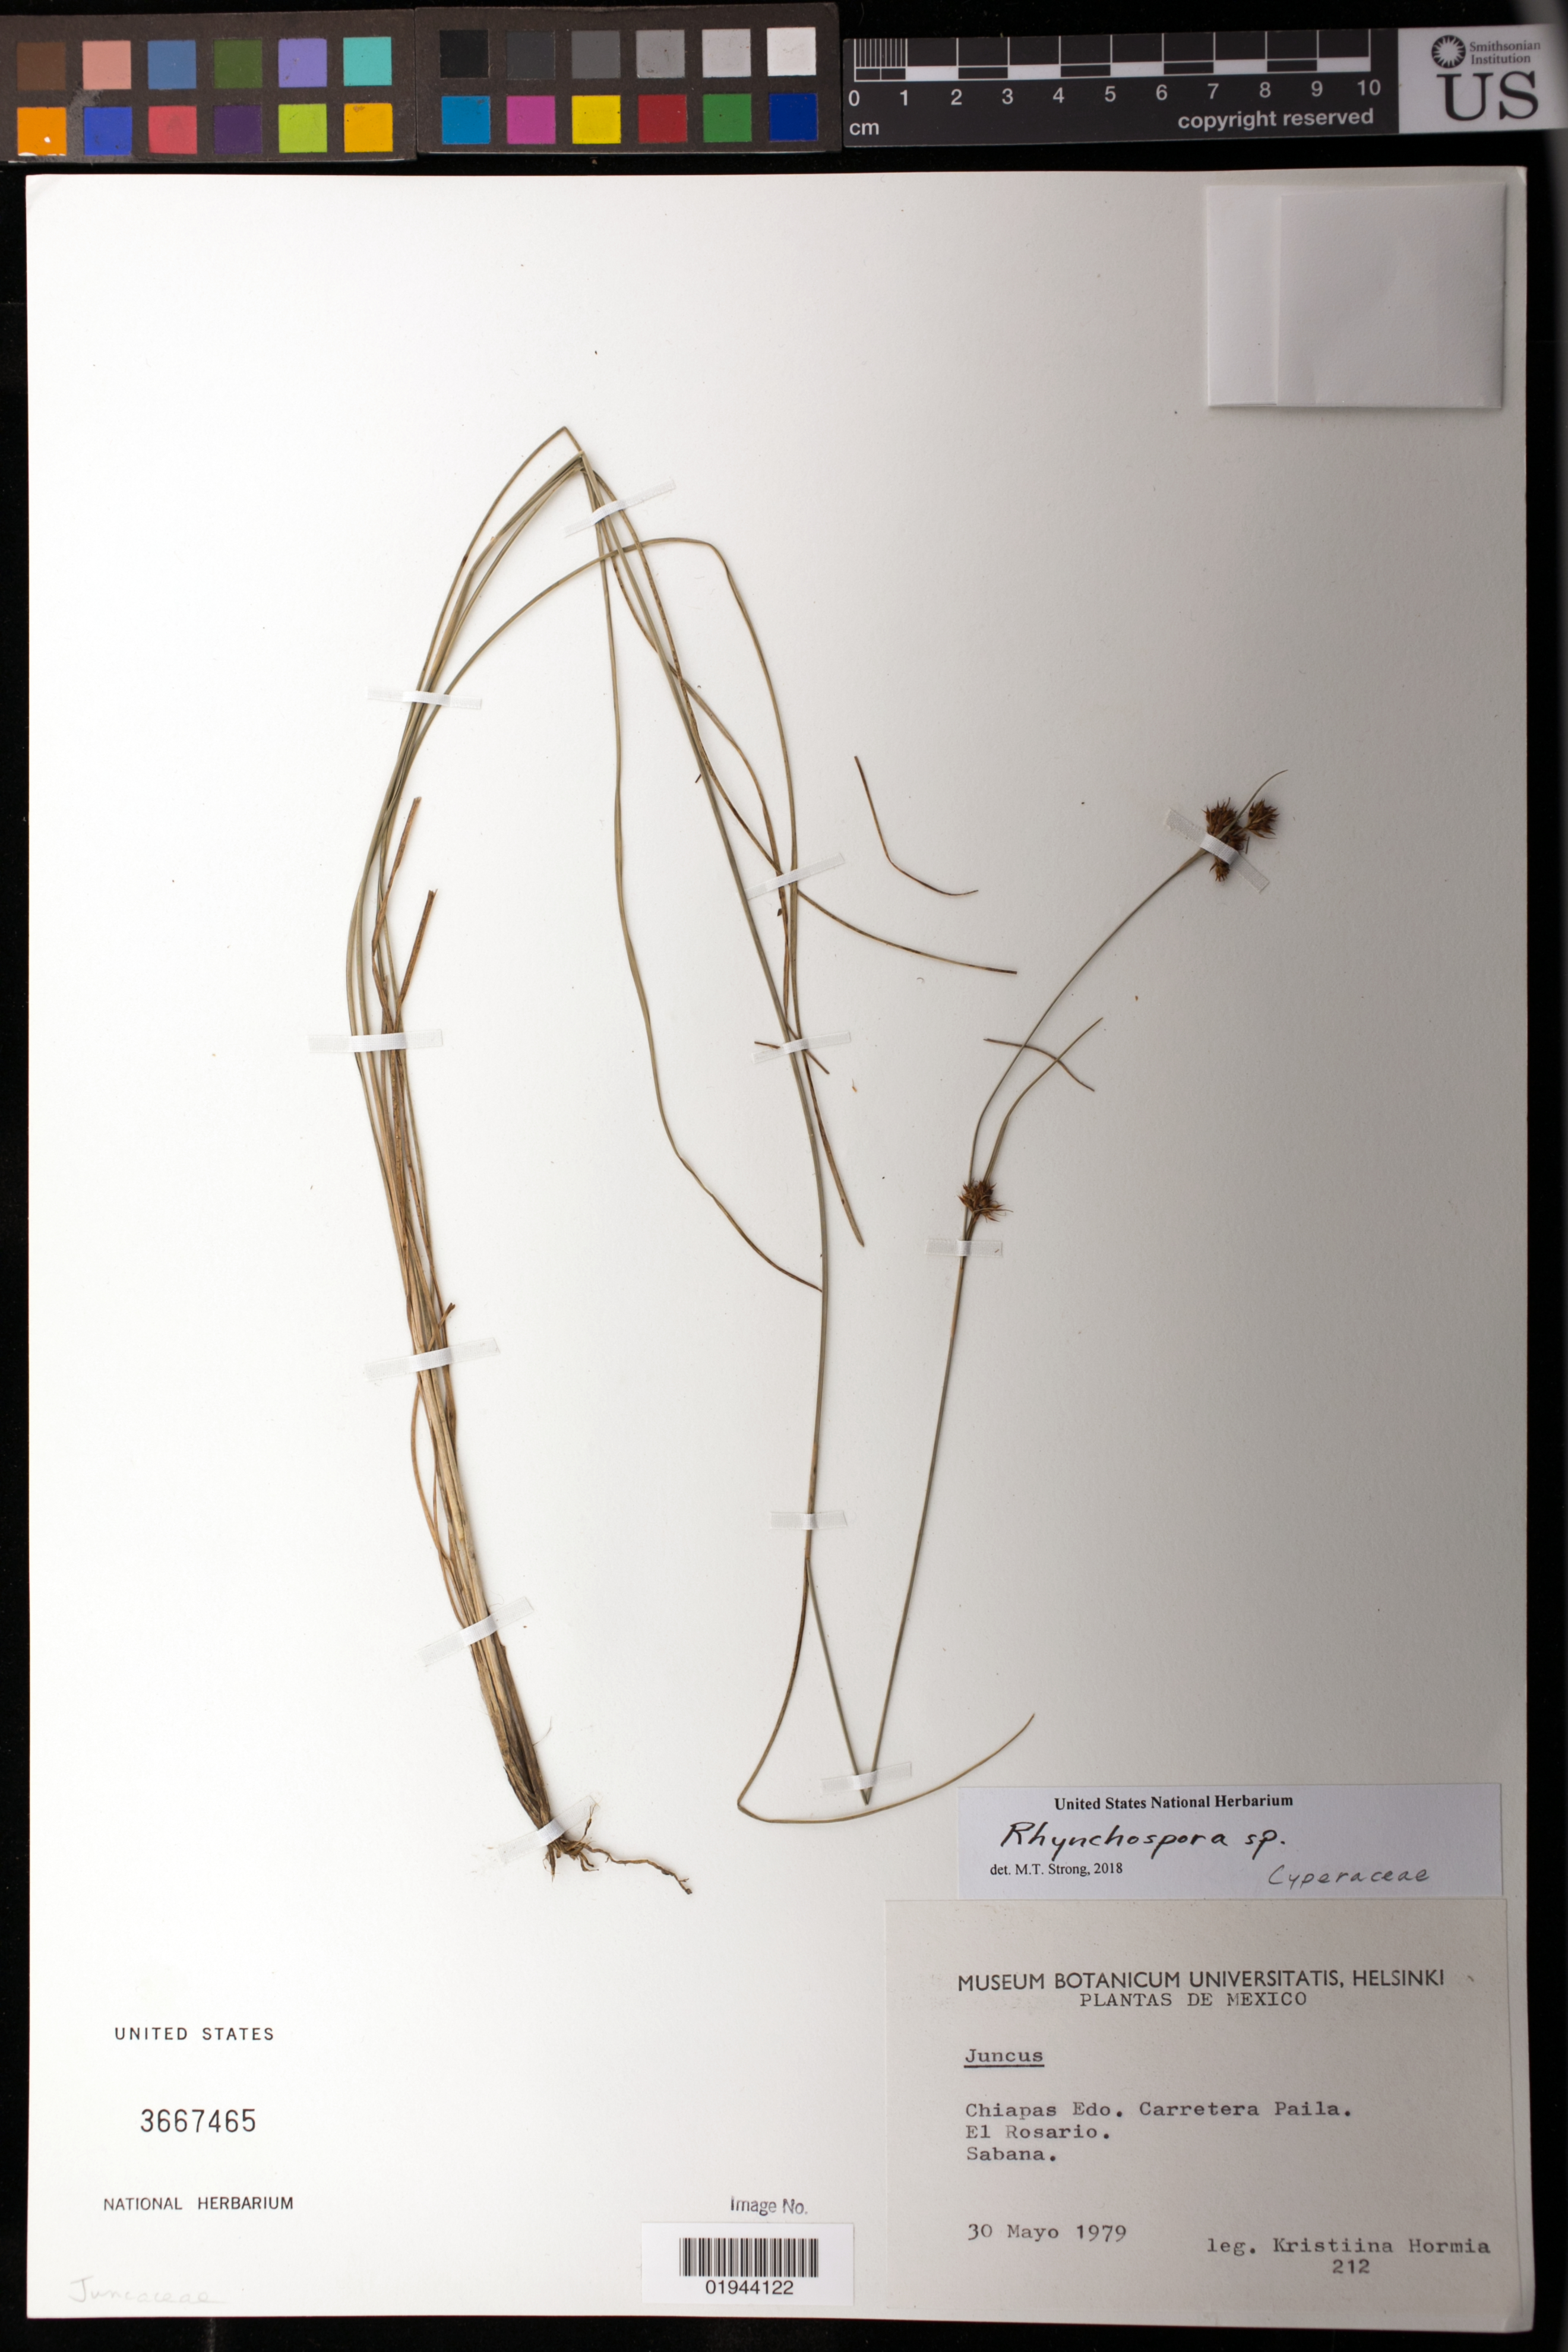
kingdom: Plantae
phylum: Tracheophyta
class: Liliopsida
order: Poales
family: Cyperaceae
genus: Rhynchospora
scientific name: Rhynchospora pungens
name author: Liebm.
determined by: Weber, P., (ICN), Universidade Federal do Rio Grande do Sul (BRAZIL)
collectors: K. Hormia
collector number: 212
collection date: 1979-05-30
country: Mexico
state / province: Chiapas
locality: Carretera Paila, El Rosario.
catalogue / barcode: US 3667465